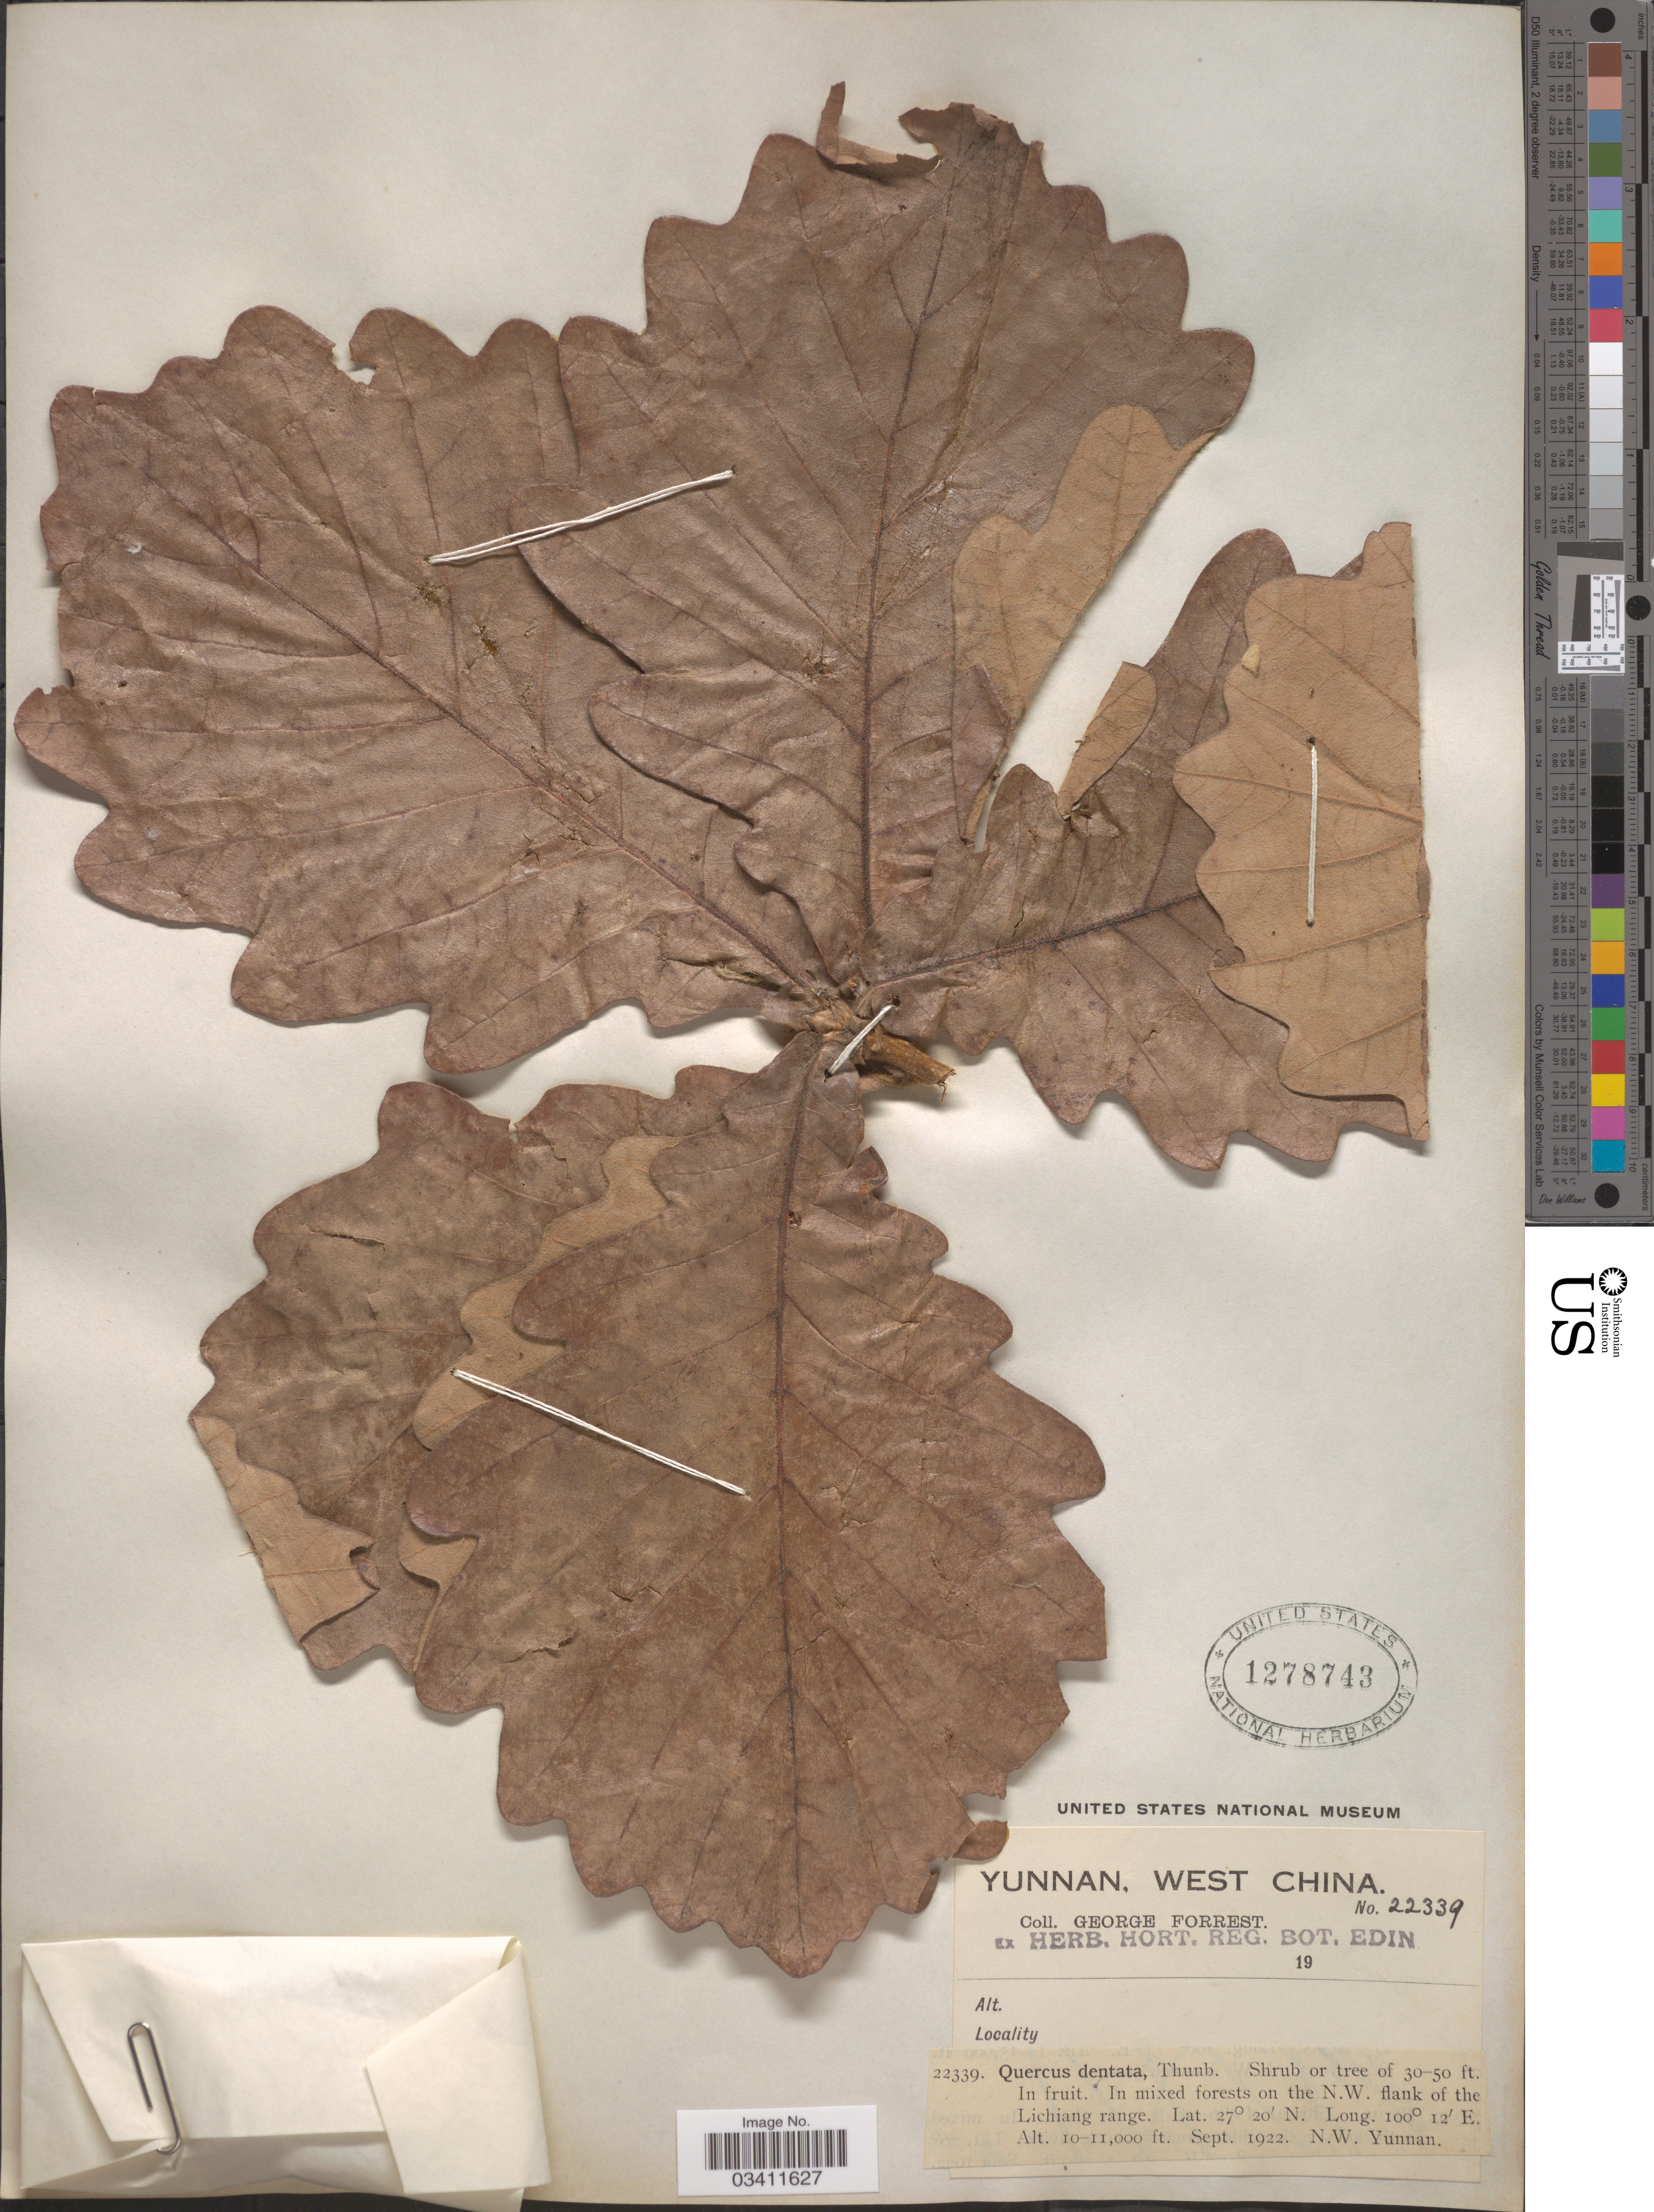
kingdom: Plantae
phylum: Tracheophyta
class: Magnoliopsida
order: Fagales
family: Fagaceae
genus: Quercus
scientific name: Quercus dentata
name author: Thunb.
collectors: G. Forrest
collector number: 22339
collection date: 1922-09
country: China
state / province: Yunnan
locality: West China. In mixed forests on the N.W. flank of the Lichiang range. N.W. Yunnan.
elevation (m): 3048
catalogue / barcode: US 1278743